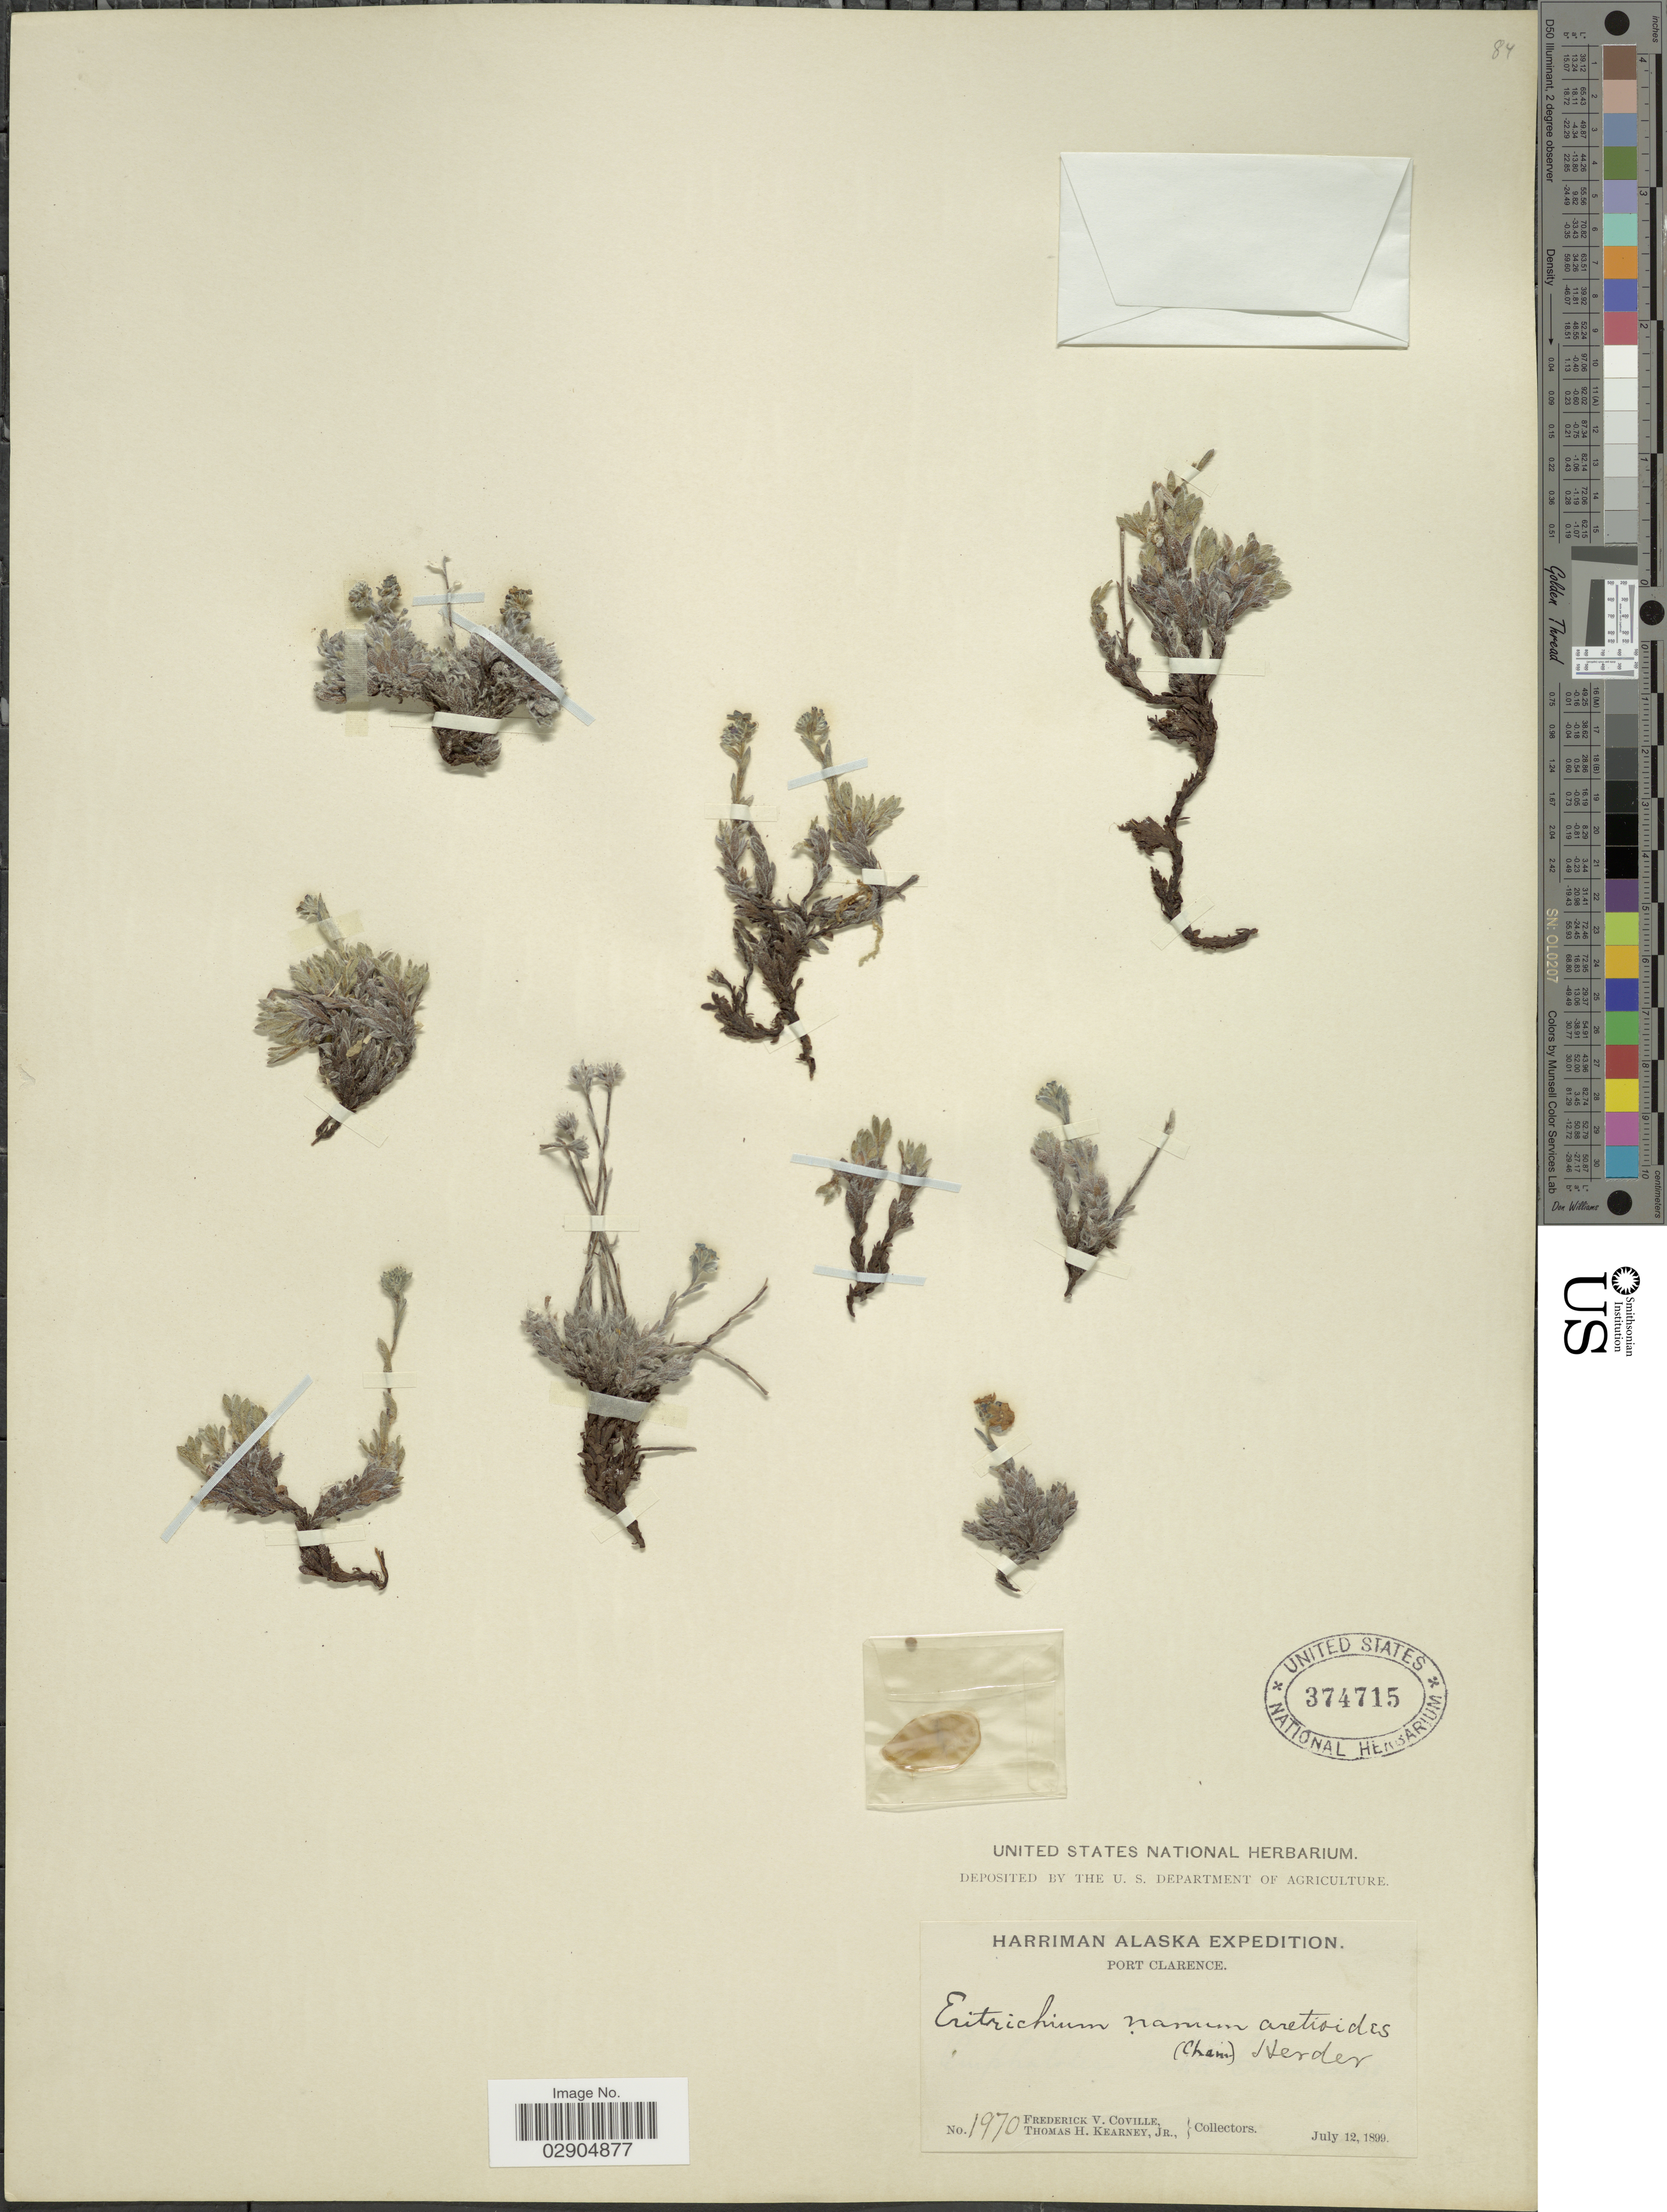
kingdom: Plantae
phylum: Tracheophyta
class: Magnoliopsida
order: Boraginales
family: Boraginaceae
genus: Eritrichium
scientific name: Eritrichium aretioides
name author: (Cham.) DC.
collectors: F. V. Coville & T. H. Kearney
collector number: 1970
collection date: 1899-07-12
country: United States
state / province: Alaska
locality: Port Clarence, Harriman Alaska.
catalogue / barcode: US 374715